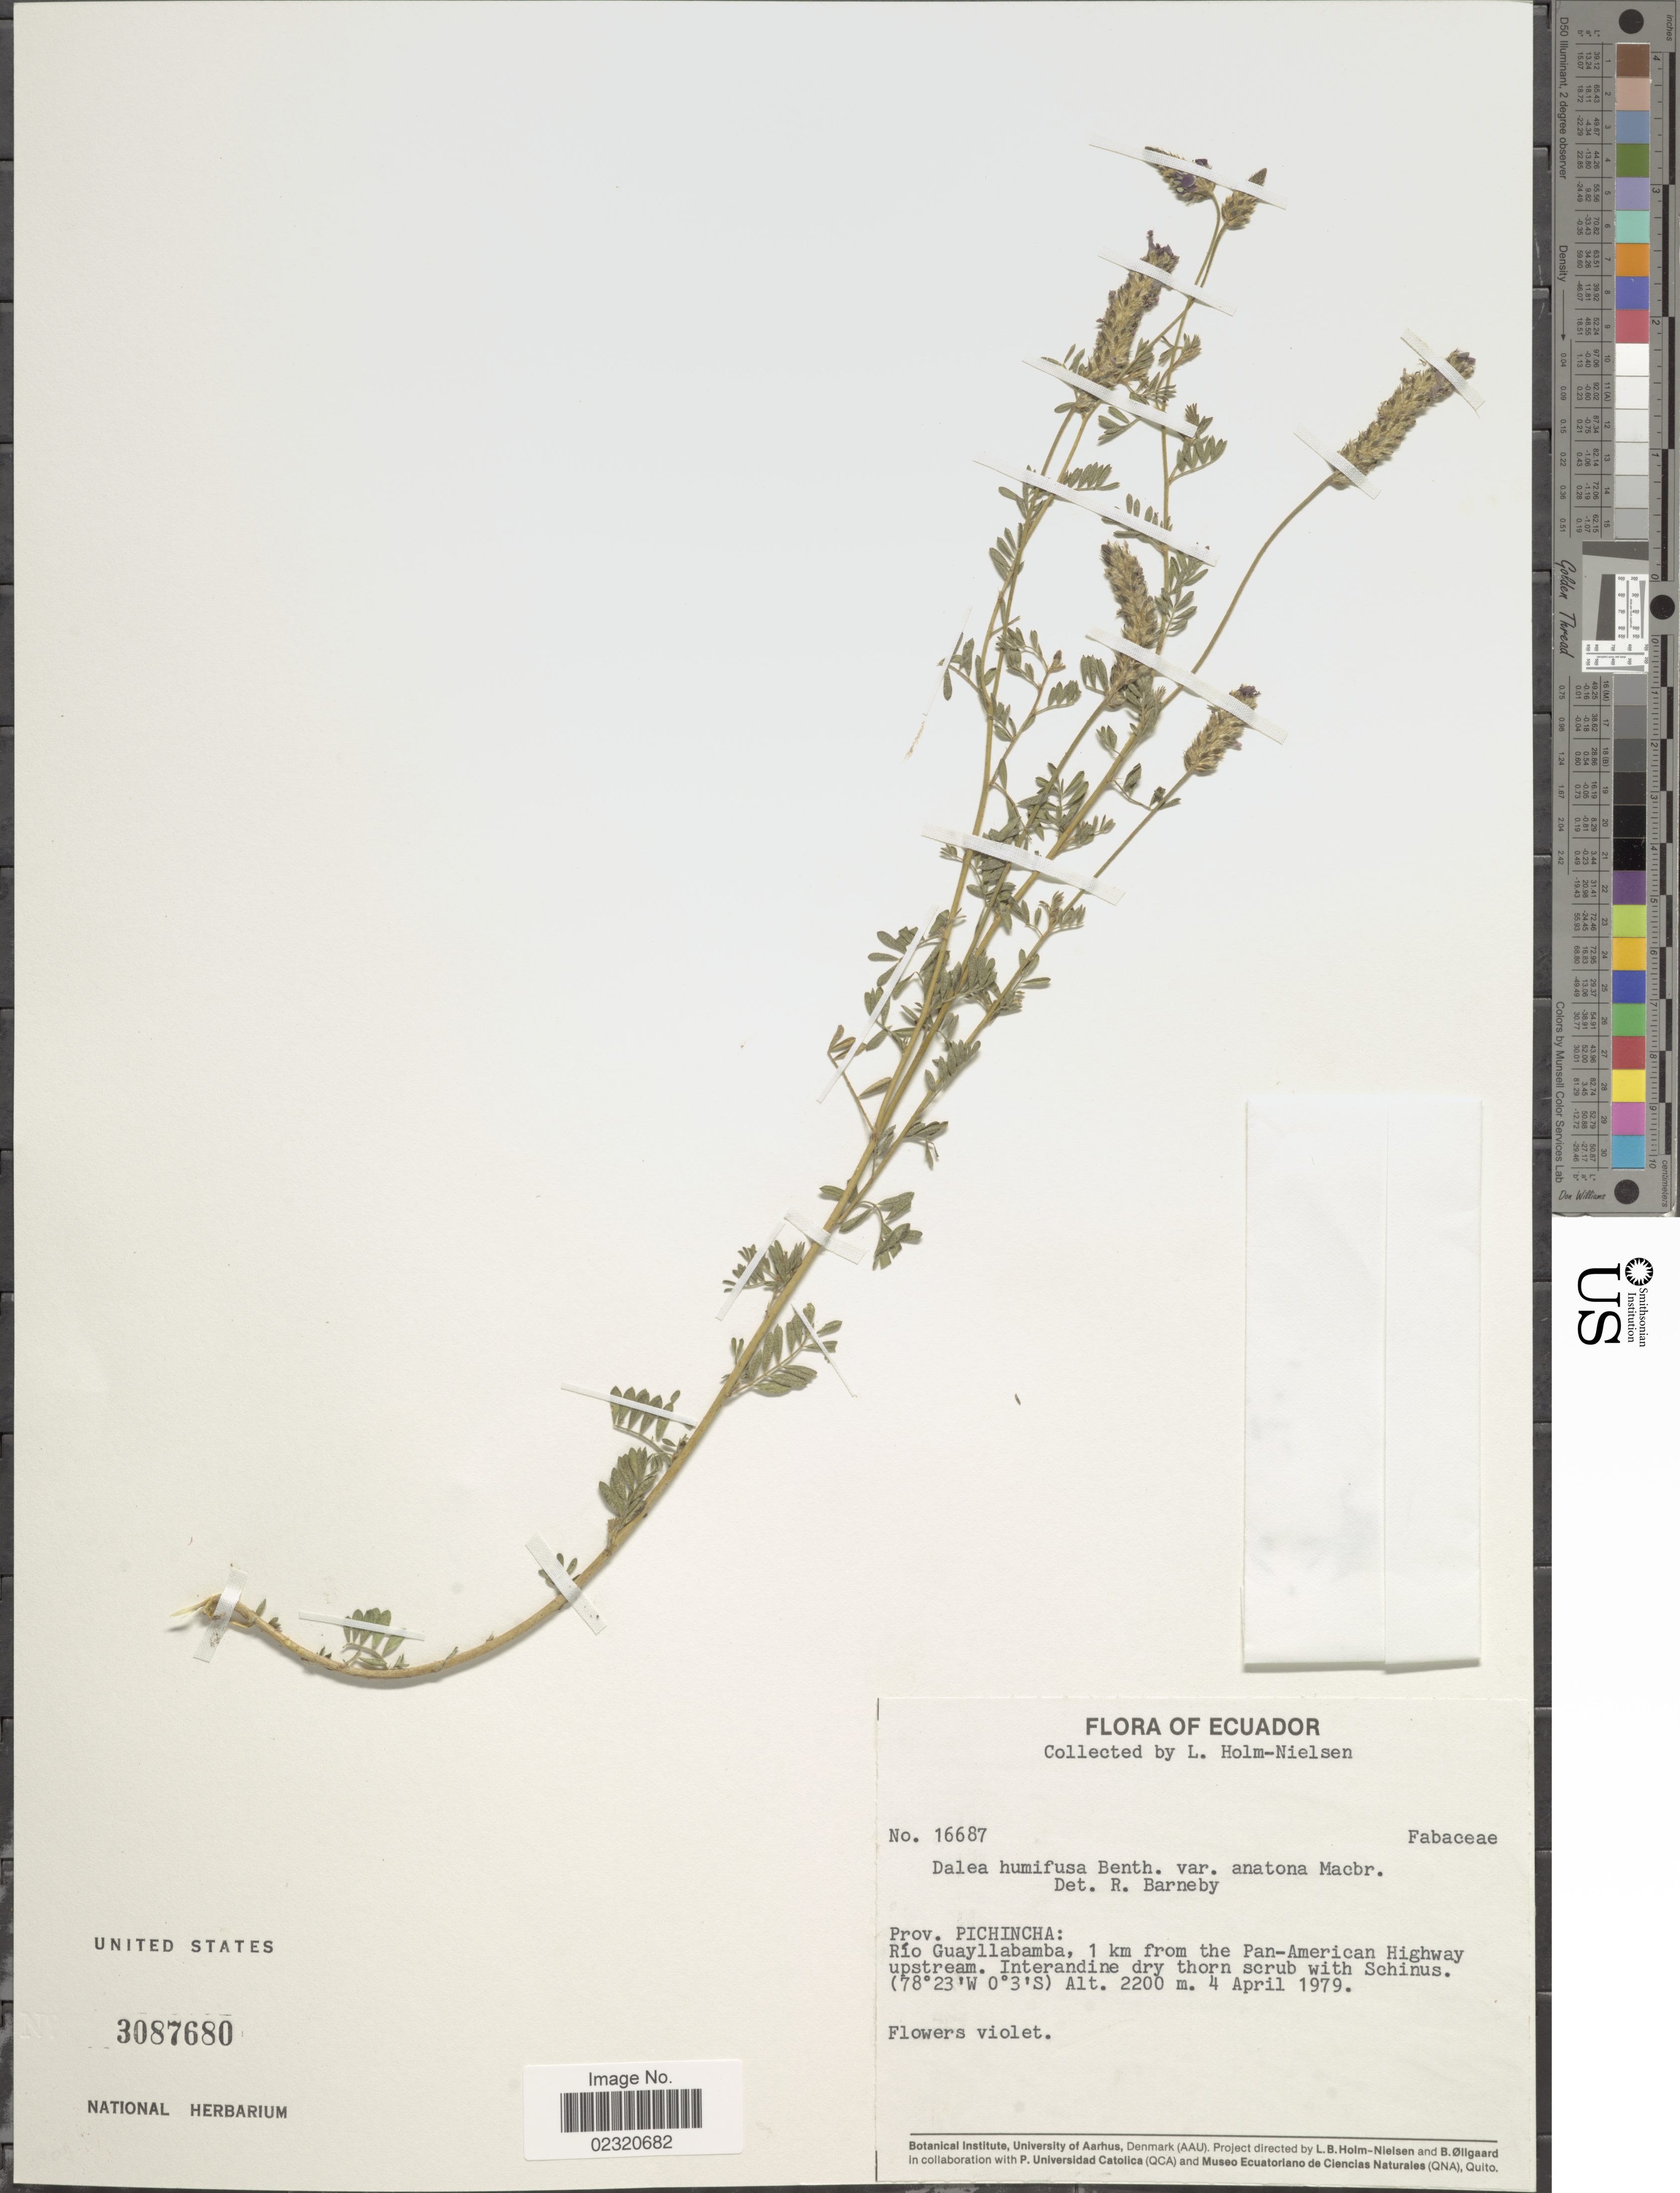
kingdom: Plantae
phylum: Tracheophyta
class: Magnoliopsida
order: Fabales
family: Fabaceae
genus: Dalea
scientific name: Dalea humifusa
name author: Benth.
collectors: L. B. Holm-Nielsen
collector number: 16687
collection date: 1979-04-04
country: Ecuador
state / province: Pichincha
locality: Rio Guayllabamba, 1 km from the Pan-American Highway upstream.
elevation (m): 2200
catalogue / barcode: US 3087680